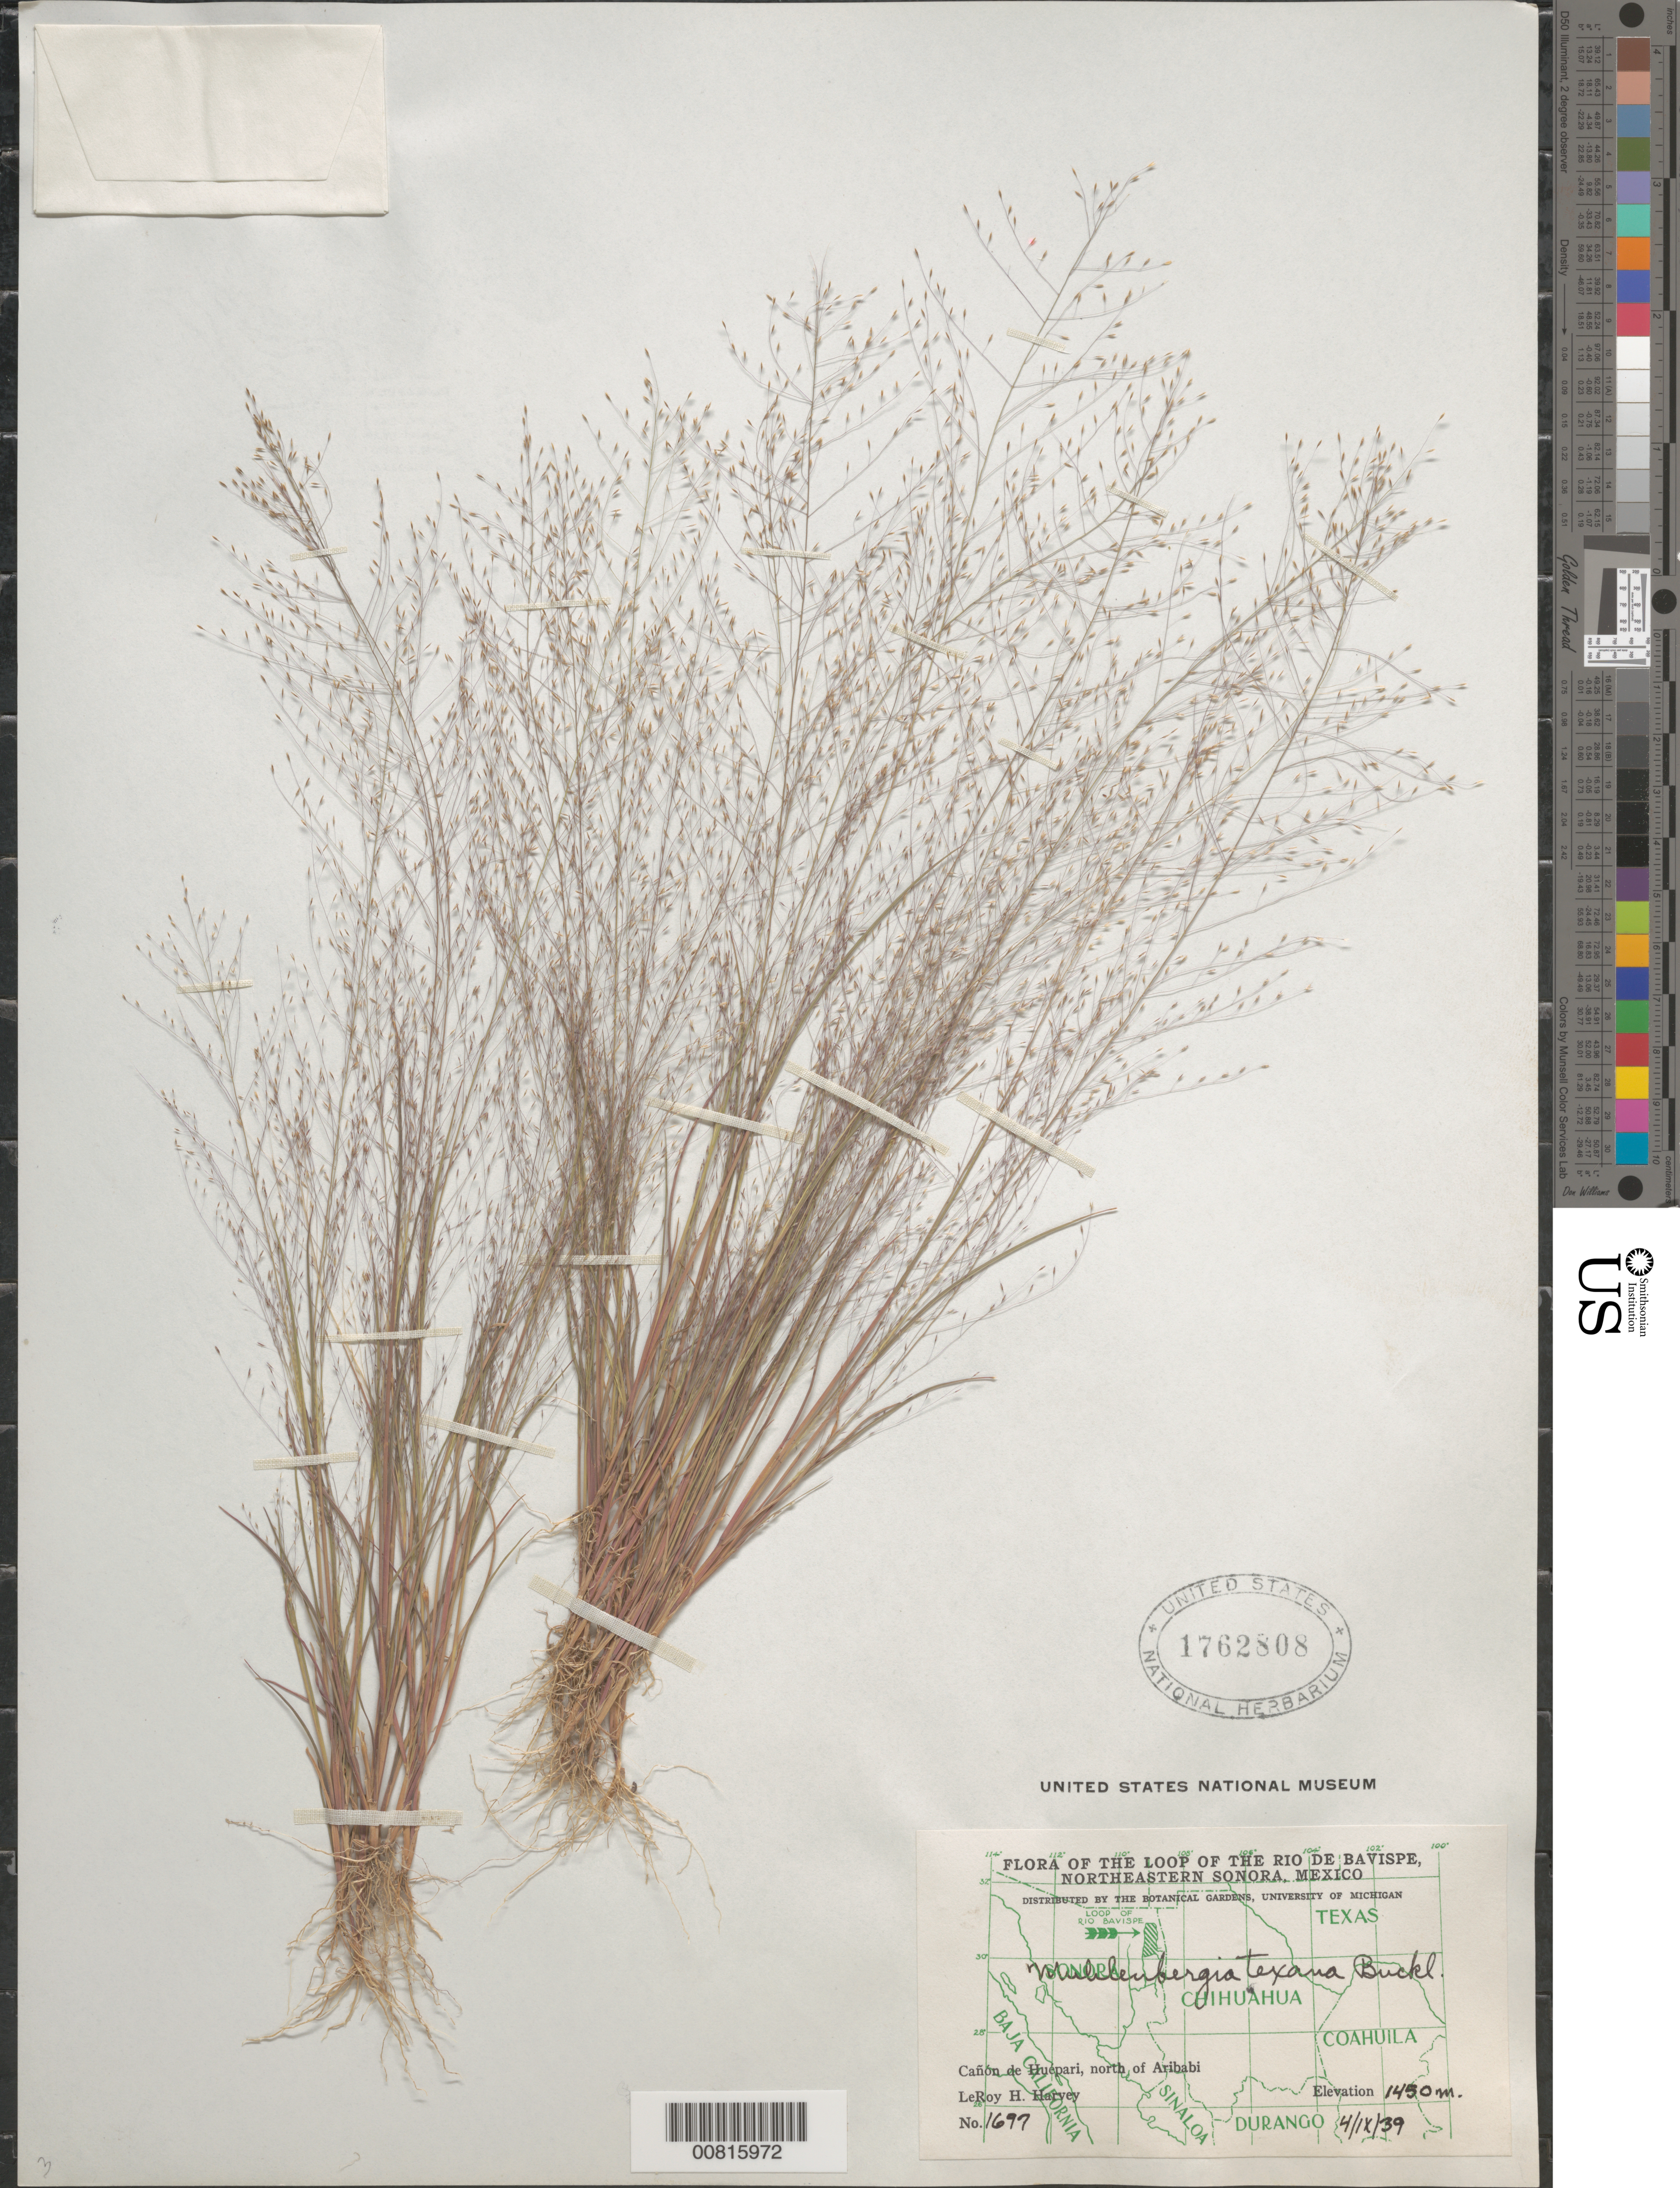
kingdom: Plantae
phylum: Tracheophyta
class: Liliopsida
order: Poales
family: Poaceae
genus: Muhlenbergia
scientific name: Muhlenbergia texana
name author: Buckley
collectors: L. H. Harvey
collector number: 1699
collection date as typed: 04 Sep 1939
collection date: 1939-09-04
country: Mexico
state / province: Coahuila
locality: Canion de Huepari, N of Aribabi, Coah.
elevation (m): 1450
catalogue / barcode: US 1762808